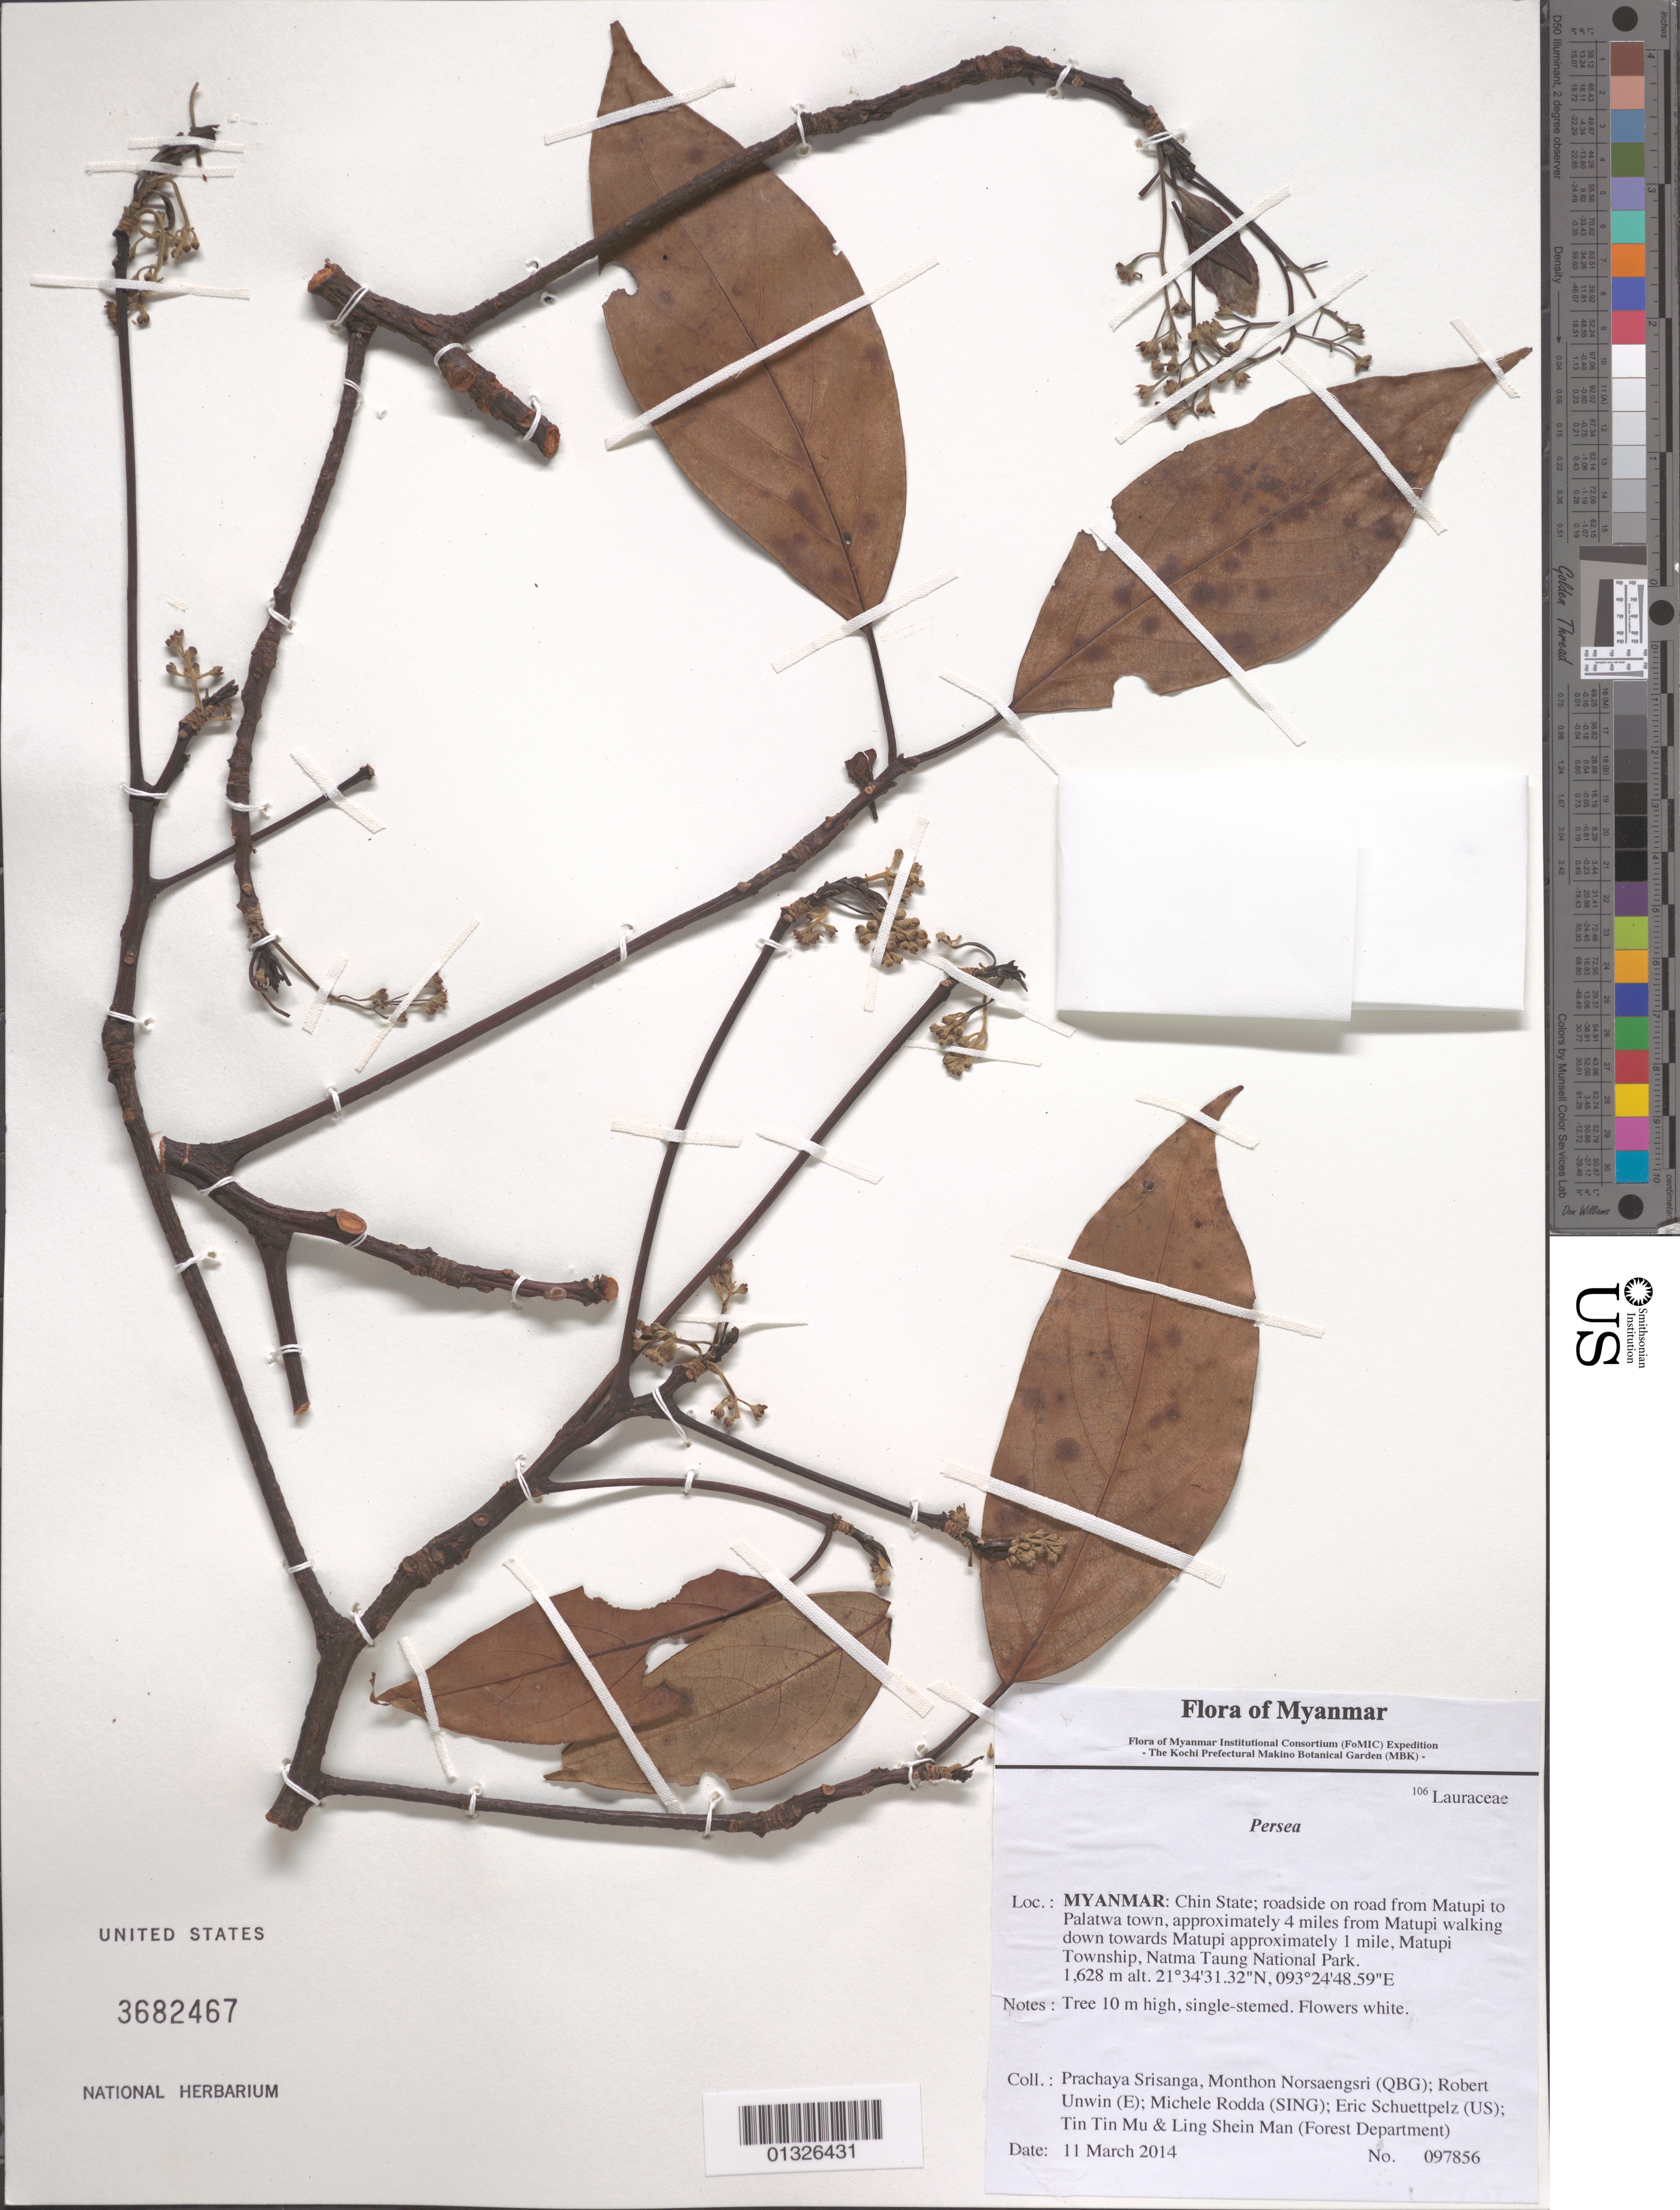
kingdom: Plantae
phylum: Tracheophyta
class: Magnoliopsida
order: Laurales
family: Lauraceae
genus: Persea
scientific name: Persea sp.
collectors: P. Srisanga, M. Norsaengsri, R. Unwin, M. Rodda, E. Schuettpelz, Tin Tin Mu & Ling Shein Man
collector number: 97856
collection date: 2014-03-11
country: Myanmar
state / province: Chin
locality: Roadside on road from Matupi to Palatwa town, approximately 4 miles from Matupi walking down towards Matupi approximately 1 mile, Matupi Township, Natma Taung National Park.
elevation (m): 1628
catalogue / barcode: US 3682467